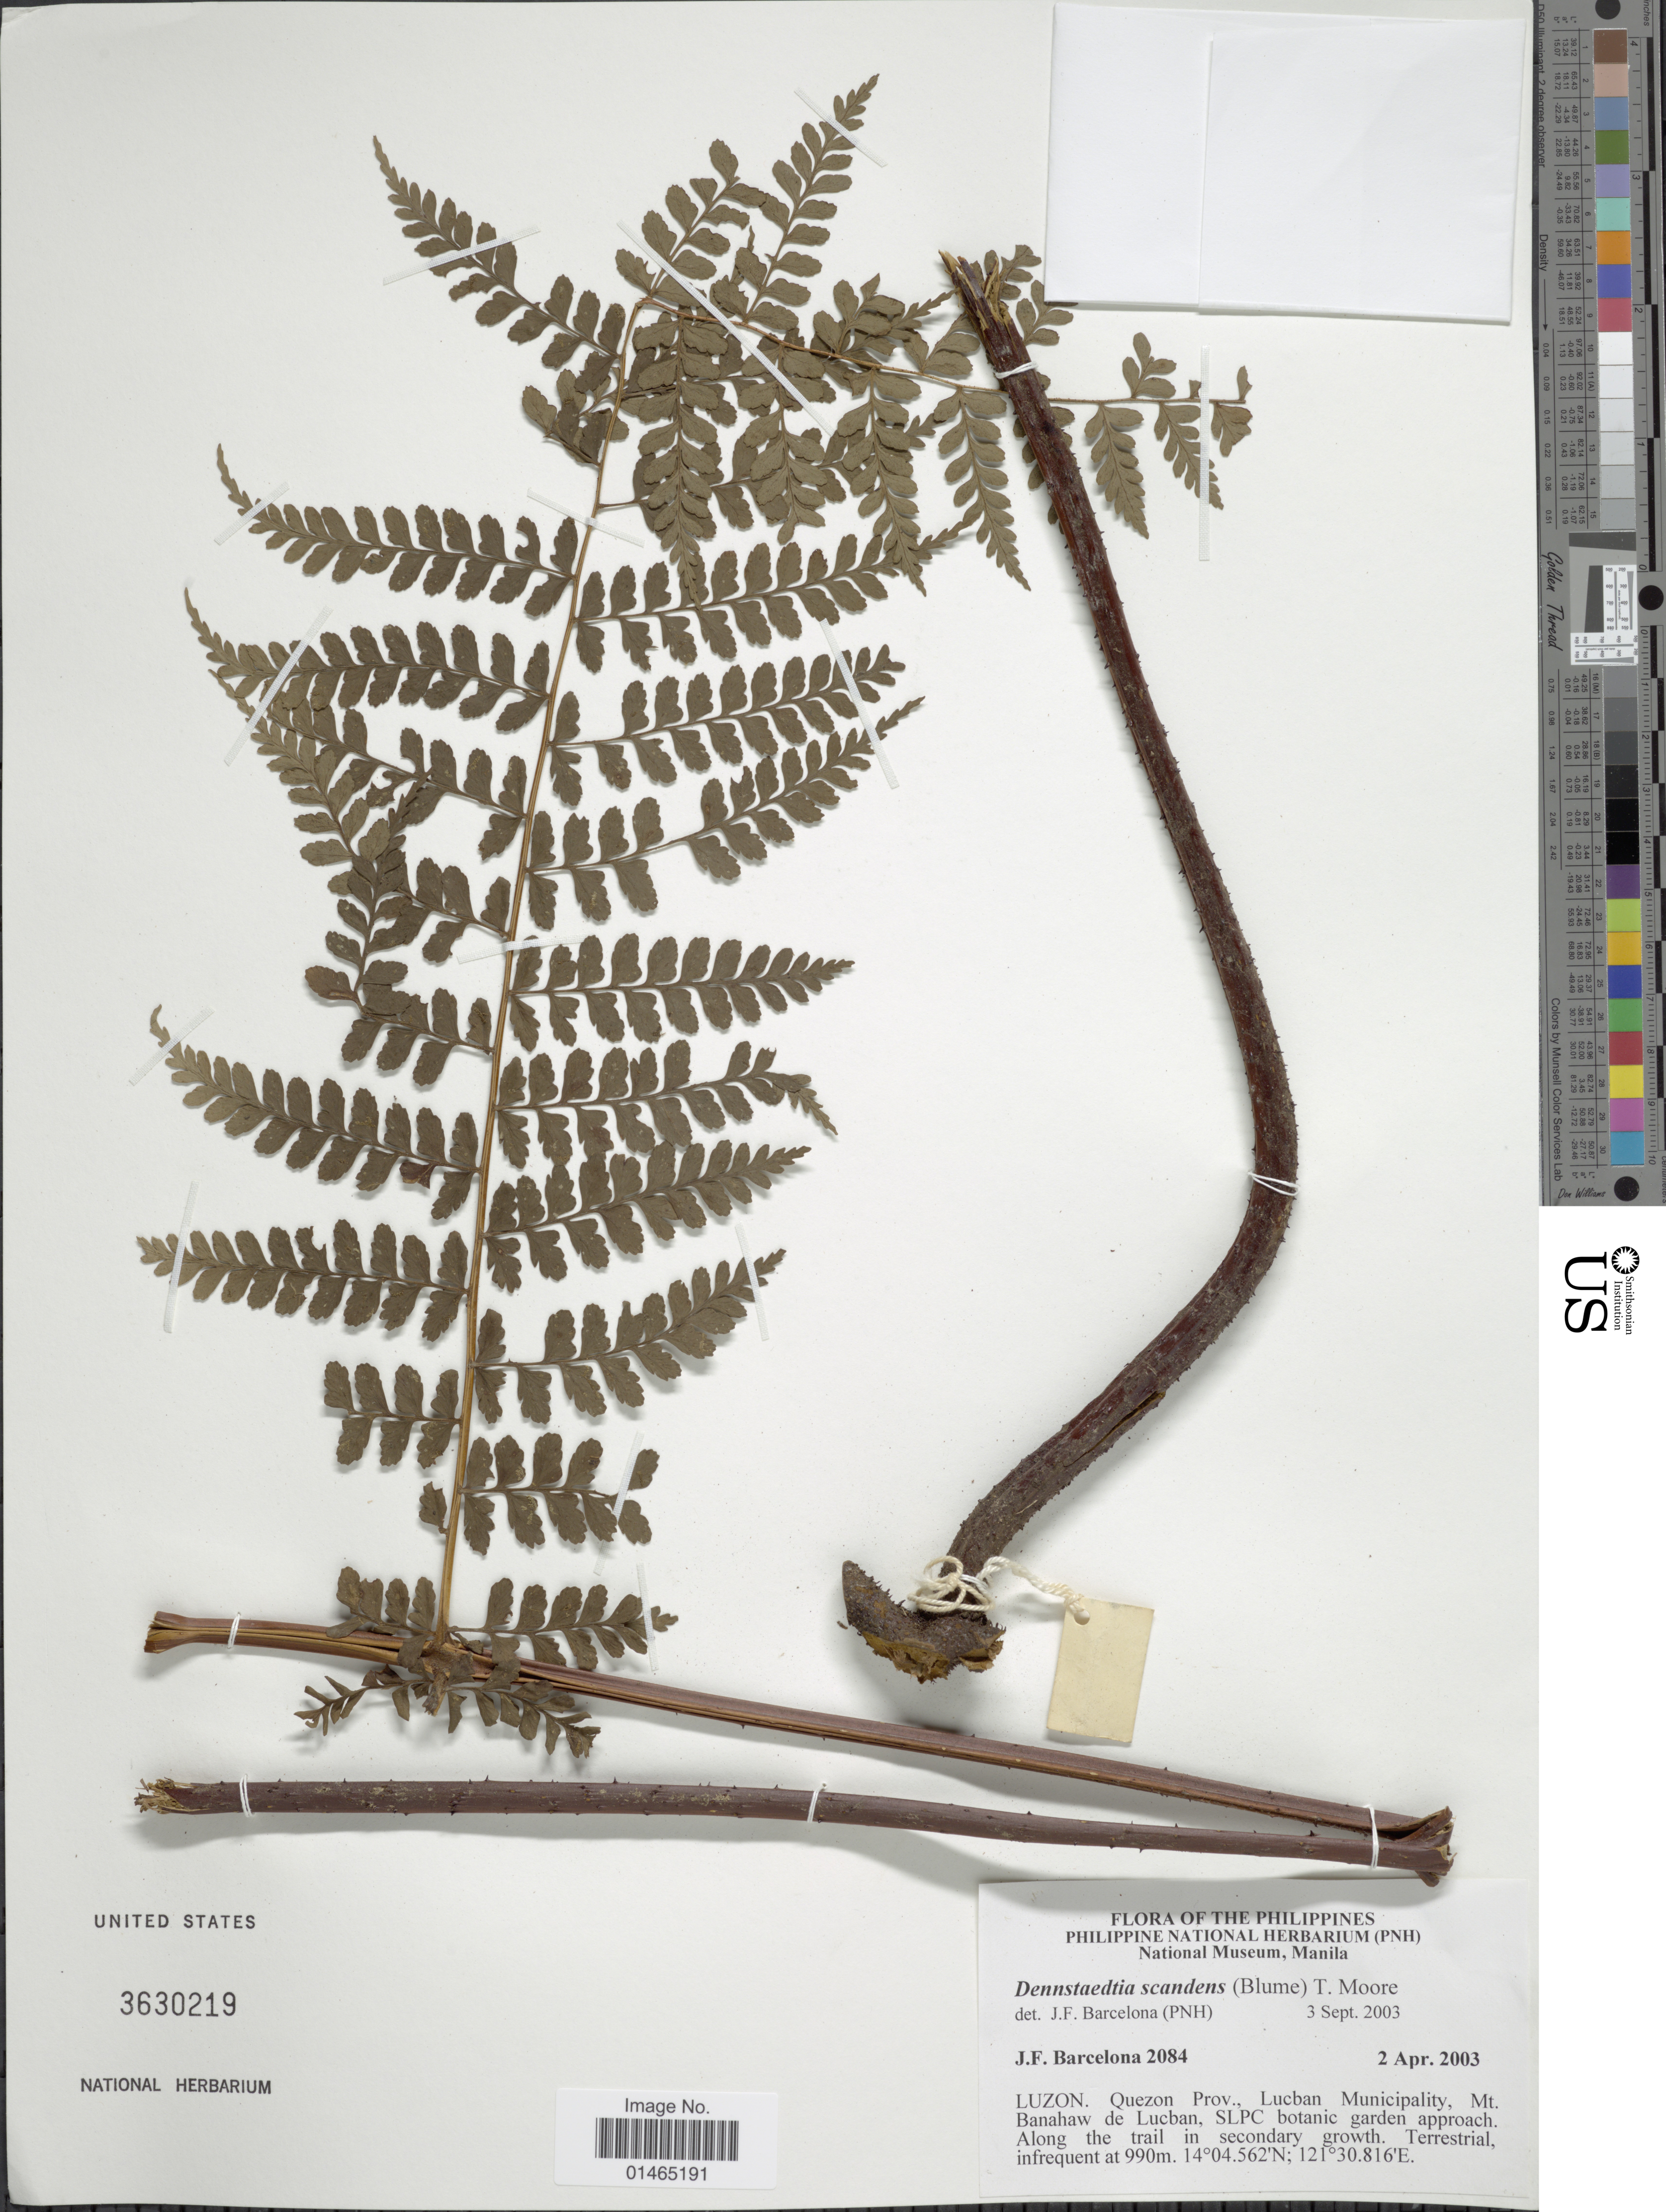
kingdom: Plantae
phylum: Tracheophyta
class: Polypodiopsida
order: Polypodiales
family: Dennstaedtiaceae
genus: Dennstaedtia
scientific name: Dennstaedtia scandens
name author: (Blume) S. Moore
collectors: J. F. Barcelona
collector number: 2084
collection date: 2003-04-02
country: Philippines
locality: Luzon. Quezon Prov., Lucban Municipality, Mt. Banahaw de Lucban, SLPC botanic garden approach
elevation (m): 990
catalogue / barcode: US 3630219